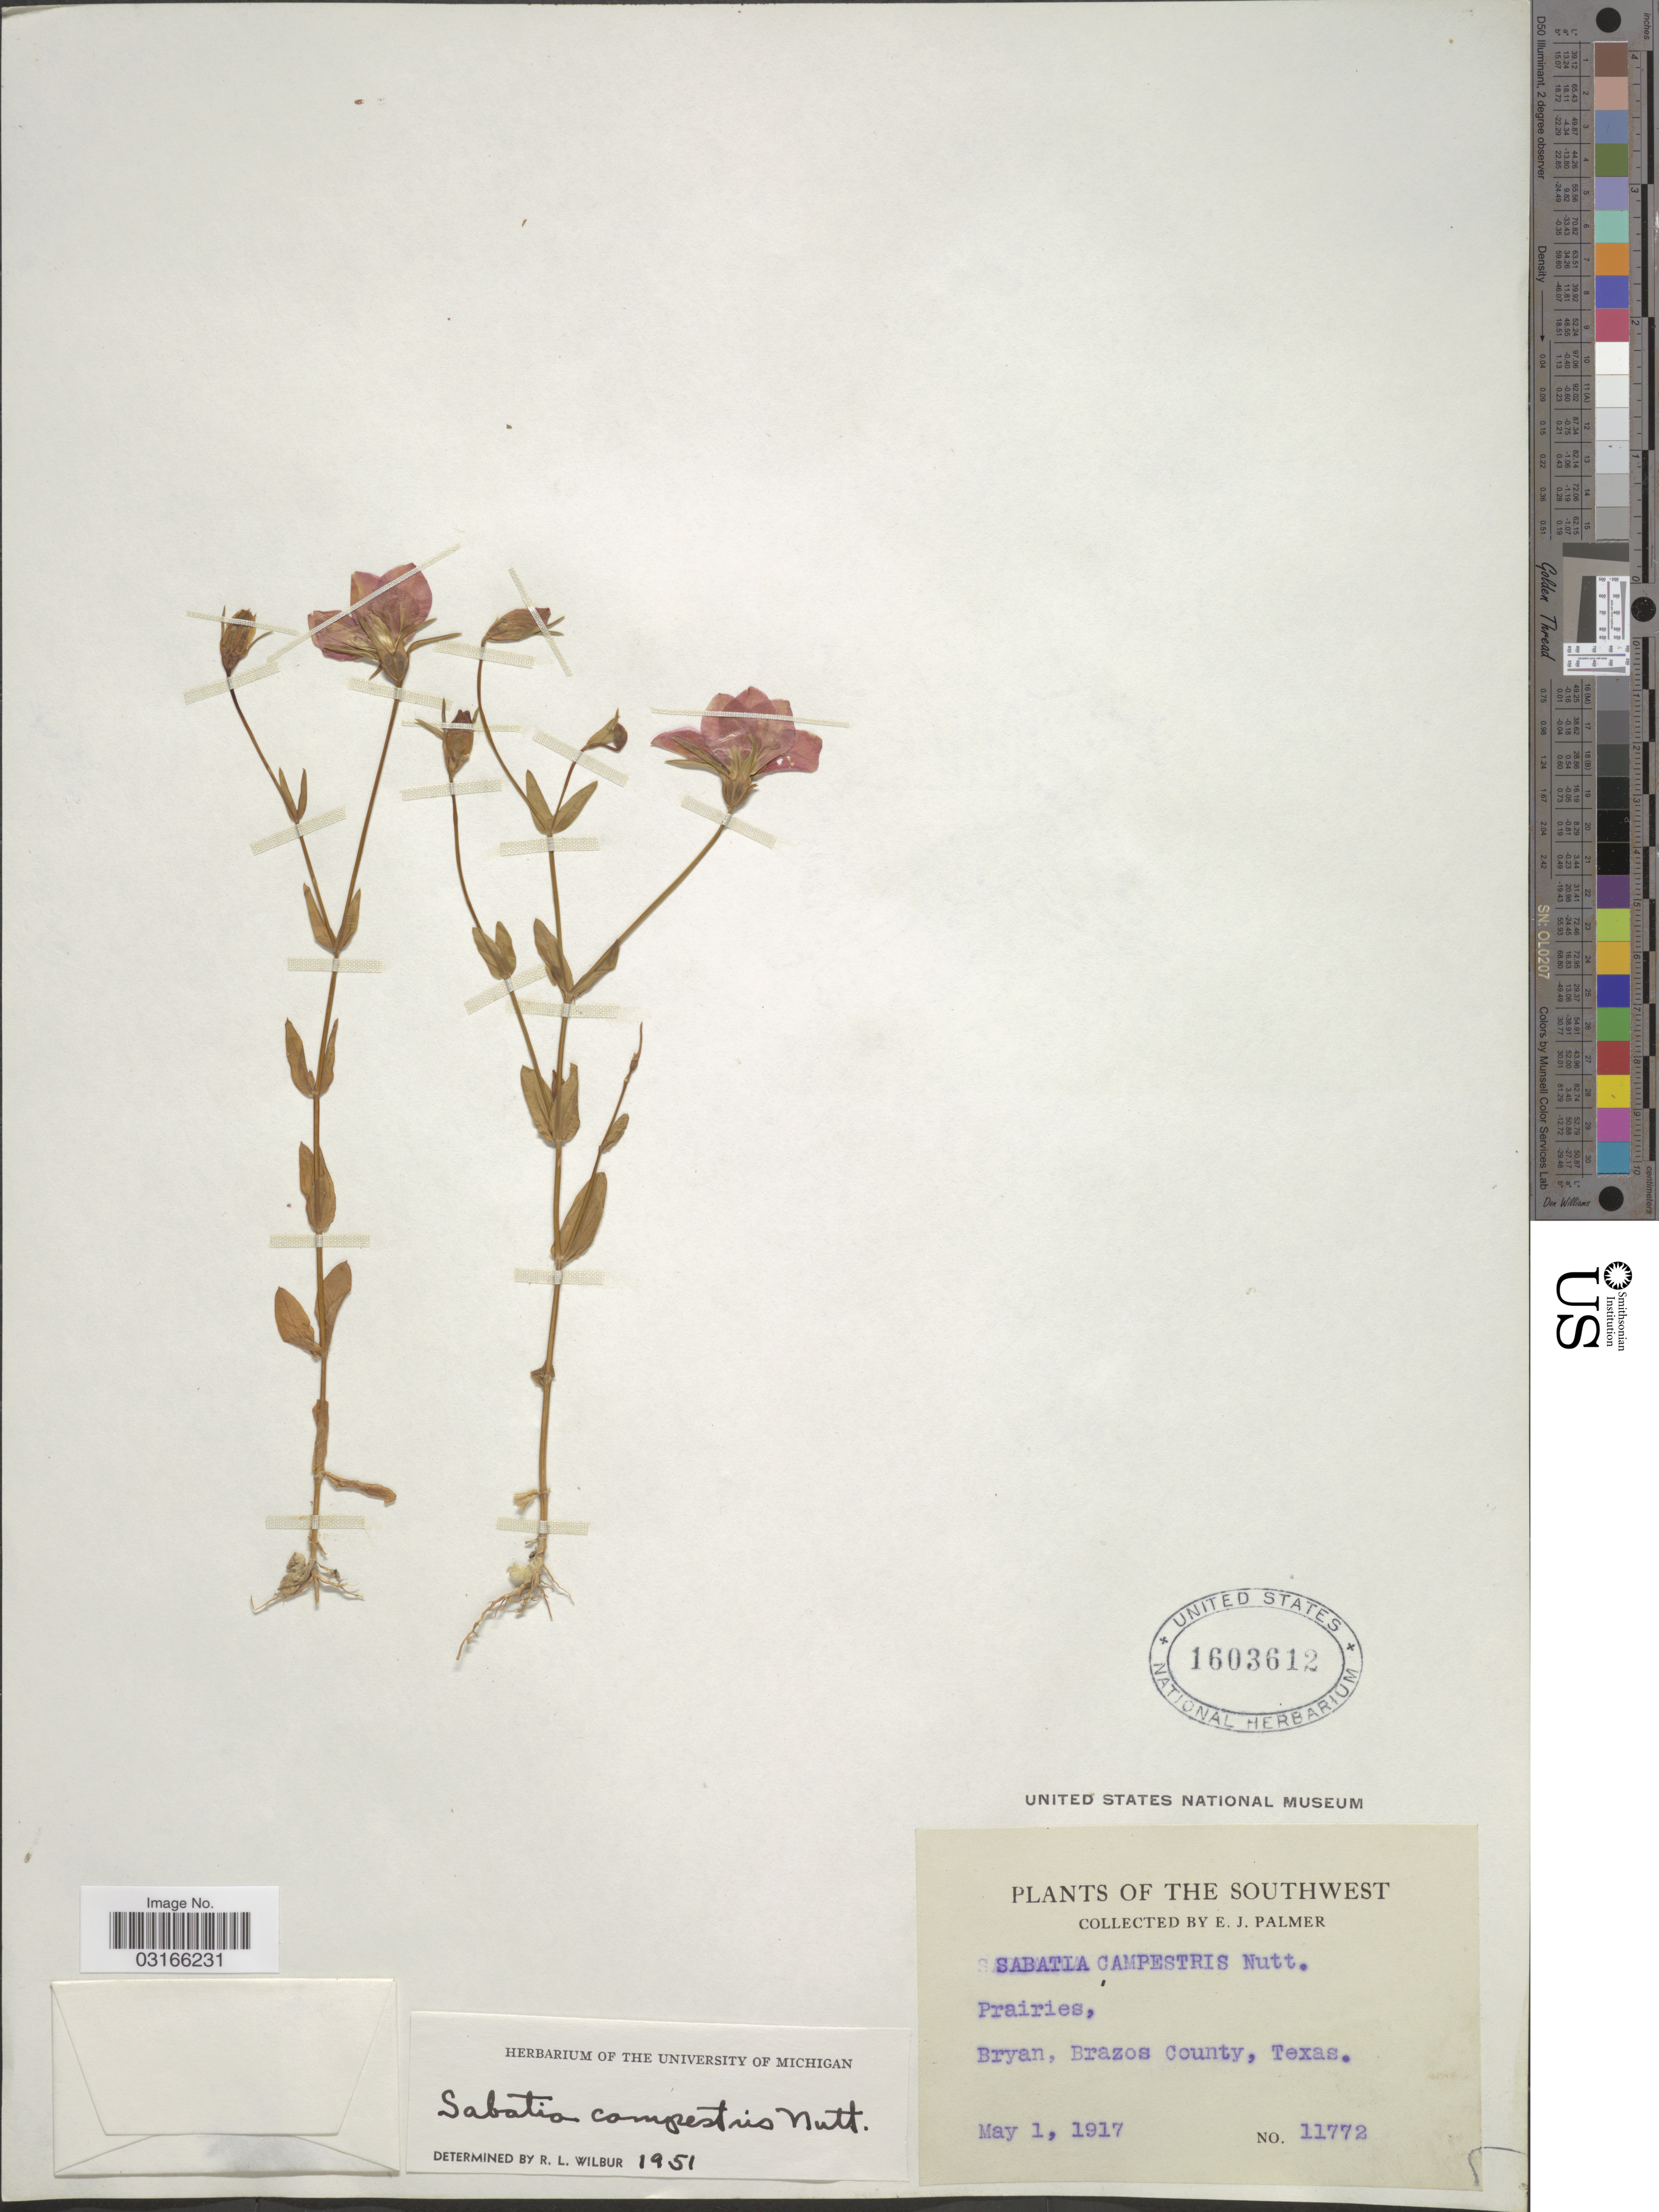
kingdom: Plantae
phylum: Tracheophyta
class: Magnoliopsida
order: Gentianales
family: Gentianaceae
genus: Sabatia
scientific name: Sabatia campestris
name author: Nutt.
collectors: E. J. Palmer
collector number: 11772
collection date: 1917-05-01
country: United States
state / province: Texas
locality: The Southwest, Prairies, Bryan, Brazos County.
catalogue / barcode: US 1603612